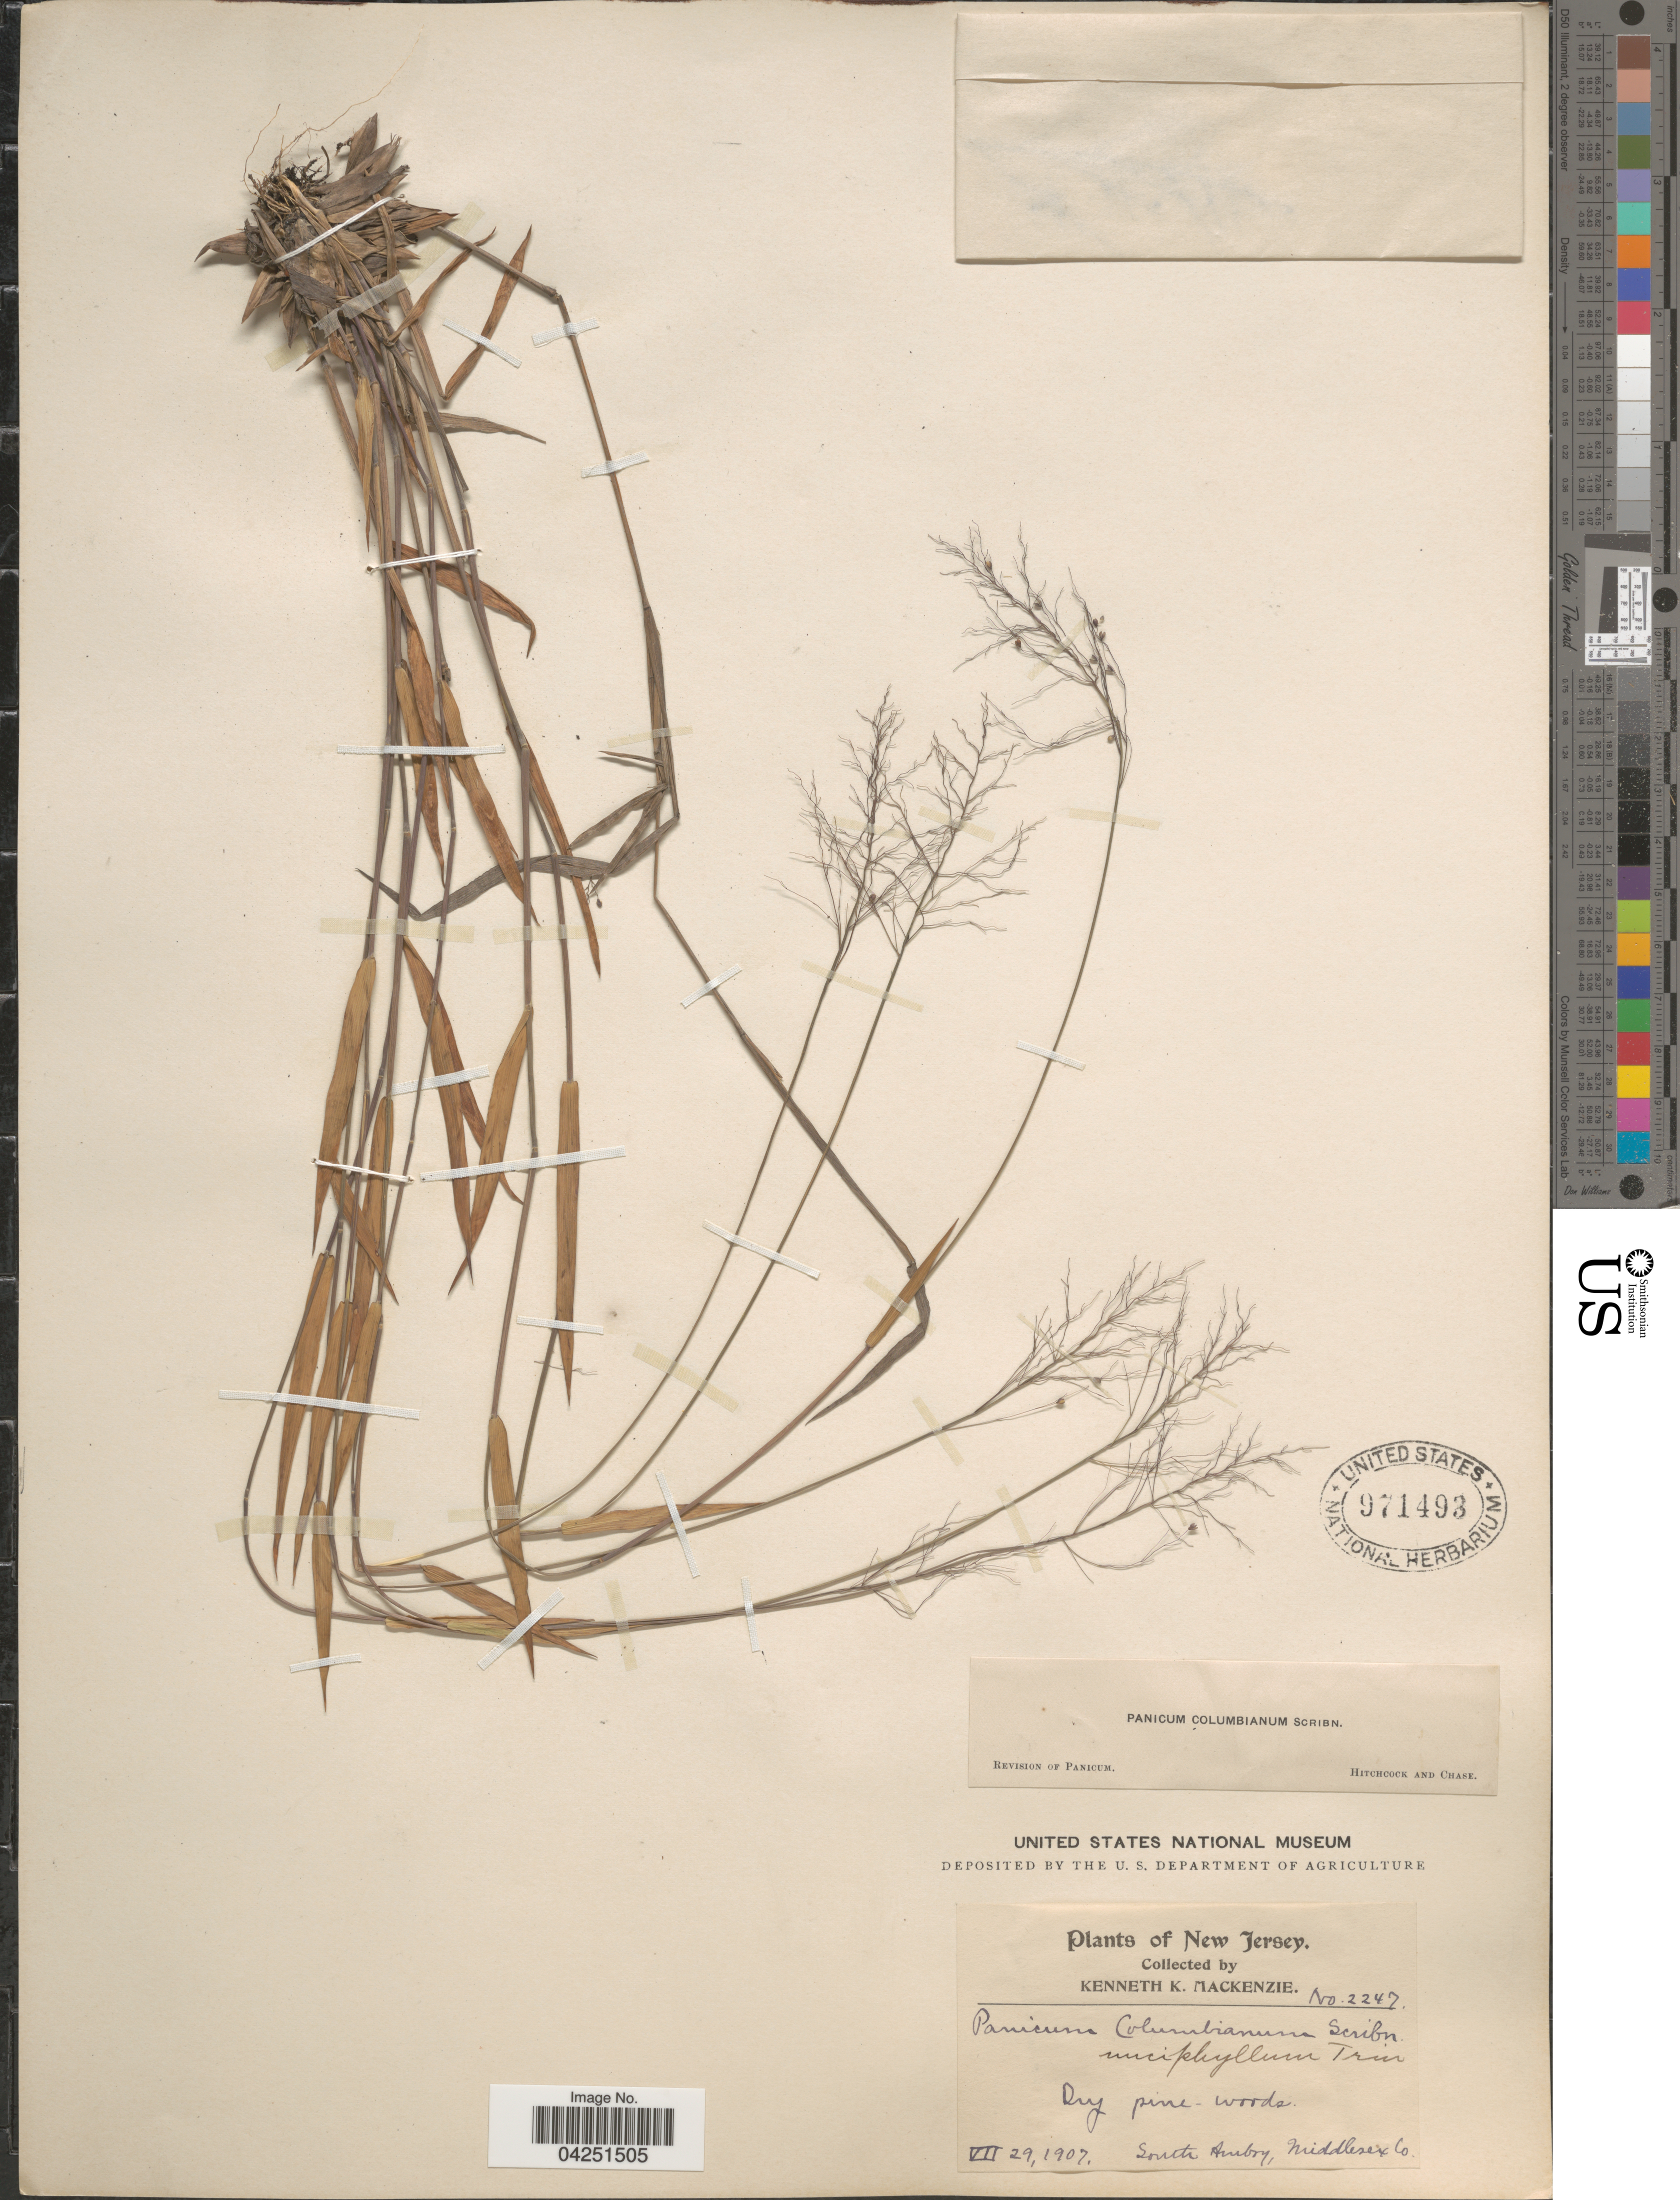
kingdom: Plantae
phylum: Tracheophyta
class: Liliopsida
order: Poales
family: Poaceae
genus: Dichanthelium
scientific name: Dichanthelium acuminatum var. acuminatum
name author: (Sw.) Gould & C.A. Clark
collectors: K. K. Mackenzie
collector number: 2247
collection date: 1907-07-29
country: United States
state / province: New Jersey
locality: Dry pine-woods. South Amboy, Middlesex Co.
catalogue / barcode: US 971493